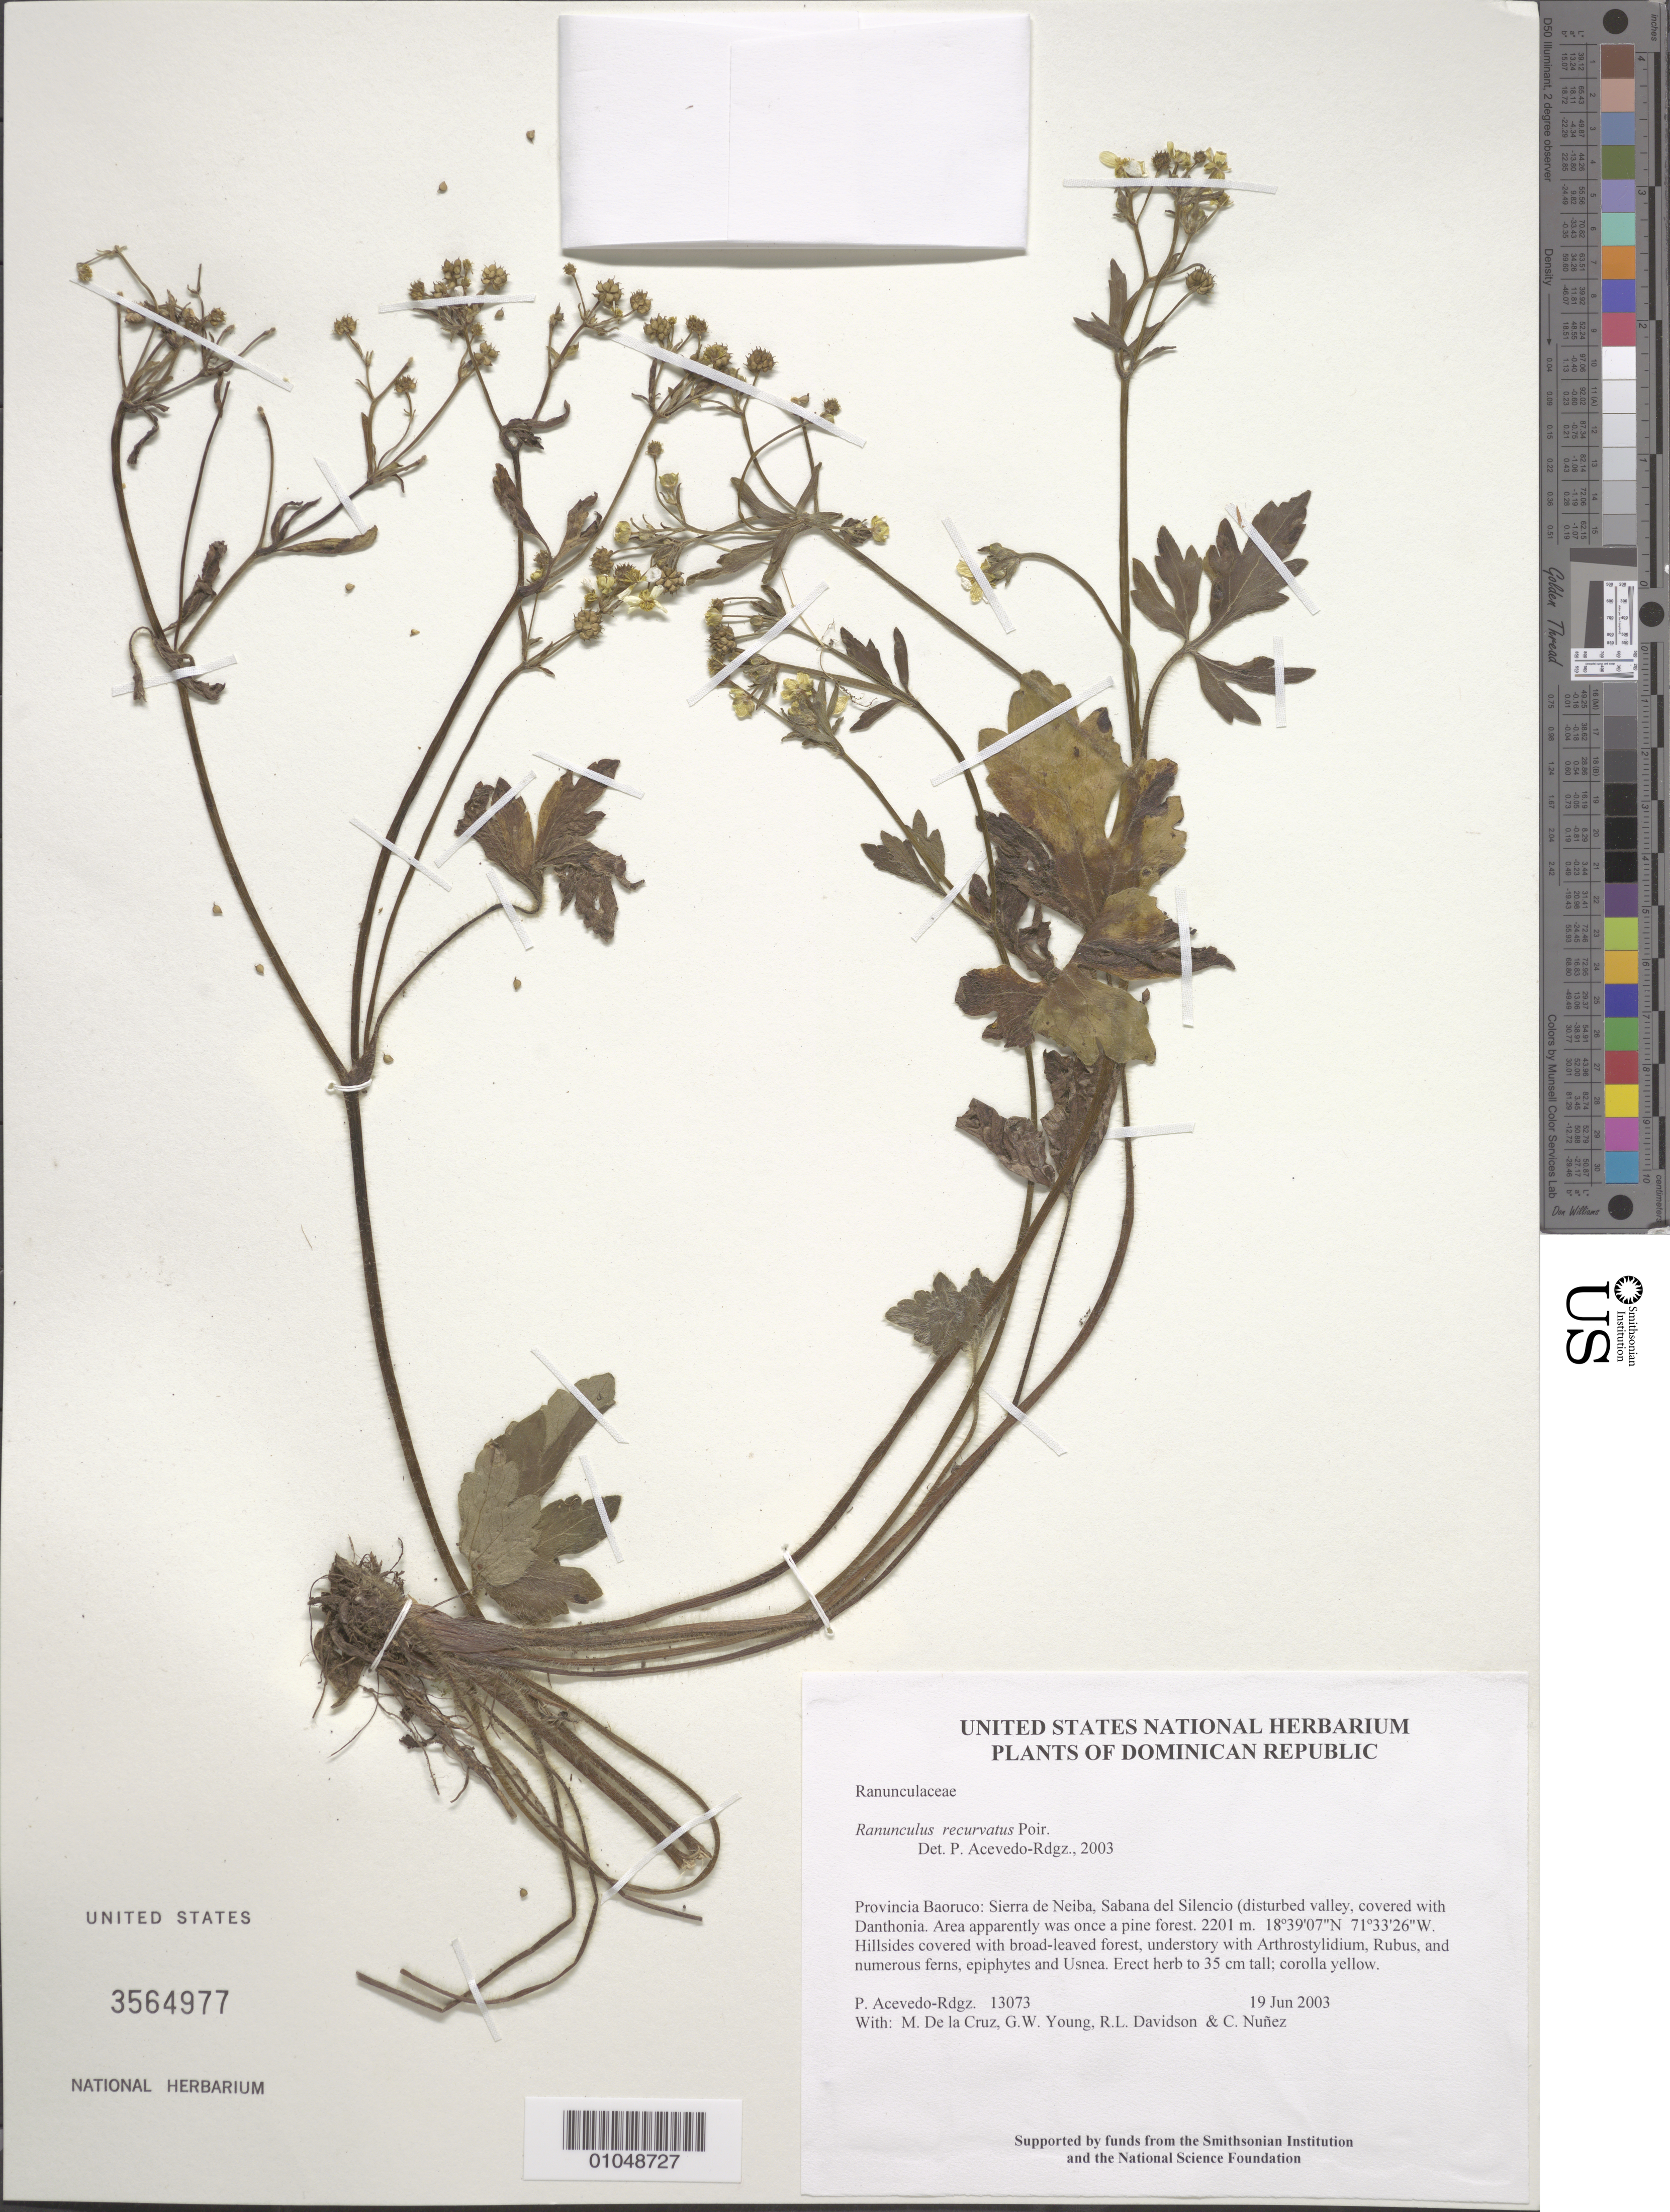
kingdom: Plantae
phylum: Tracheophyta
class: Magnoliopsida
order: Ranunculales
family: Ranunculaceae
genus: Ranunculus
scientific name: Ranunculus recurvatus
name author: Poir.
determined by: Acevedo-Rodríguez, P., (BOT), Smithsonian Institution - National Museum of Natural History (UNITED STATES)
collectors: P. Acevedo-Rodr., M. de la Cruz, J. Rawlins, G. Young, R. Davidson & C. Nunez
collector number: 13073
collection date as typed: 19 Jun 2003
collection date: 2003-06-19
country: Dominican Republic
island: Hispaniola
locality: Provincia Baoruco: Sierra de Neiba, Sabana del Silencio (disturbed valley, covered with Danthonia. Area apparently was once a pine forest.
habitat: Hillsides covered with broad-leaved forest, understory with Arthrostylidium, Rubus, and numerous ferns, epiphytes and Usnea.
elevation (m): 2201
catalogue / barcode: US 3564977